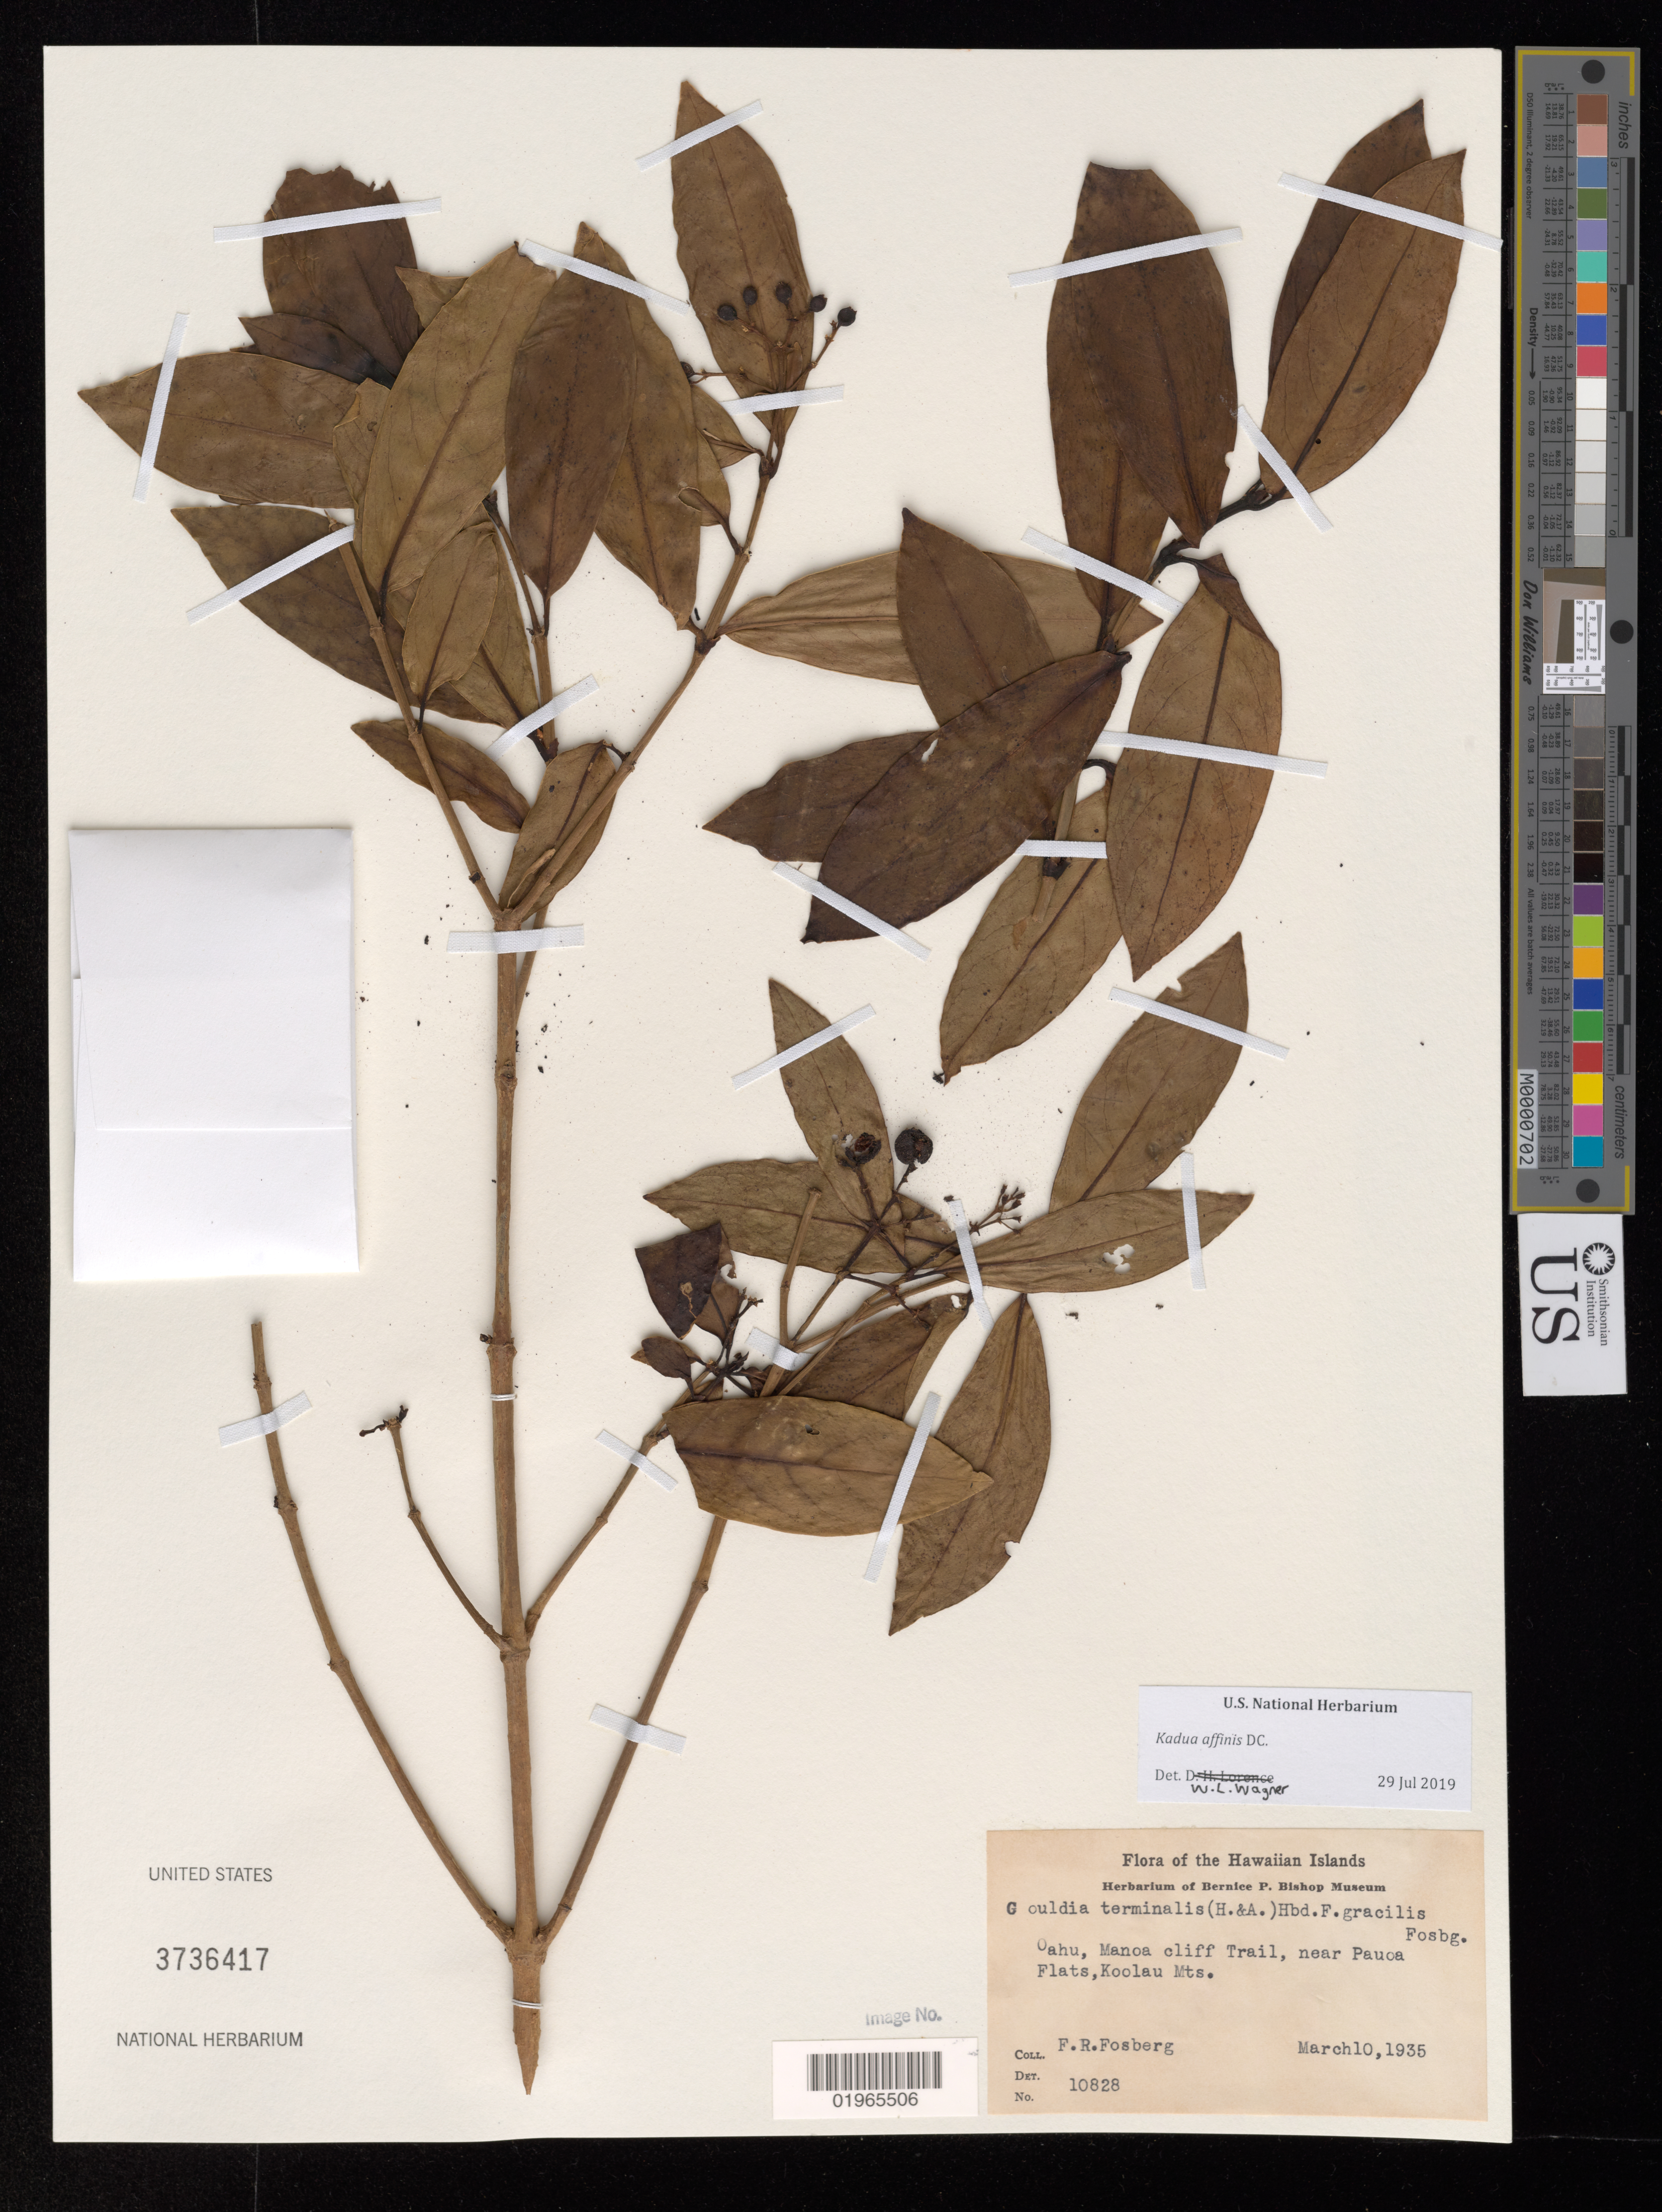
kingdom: Plantae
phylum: Tracheophyta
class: Magnoliopsida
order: Gentianales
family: Rubiaceae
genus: Kadua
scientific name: Kadua affinis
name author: DC.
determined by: Wagner, W. L., (BOT), Smithsonian Institution - National Museum of Natural History (UNITED STATES)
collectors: F. R. Fosberg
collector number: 10828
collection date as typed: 10 Mar 1935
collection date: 1935-03-10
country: United States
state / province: Hawaii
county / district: Honolulu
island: Oahu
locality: Manoa Cliff Trail, near Pauoa Flats, Koolau Mts.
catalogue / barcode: US 3736417